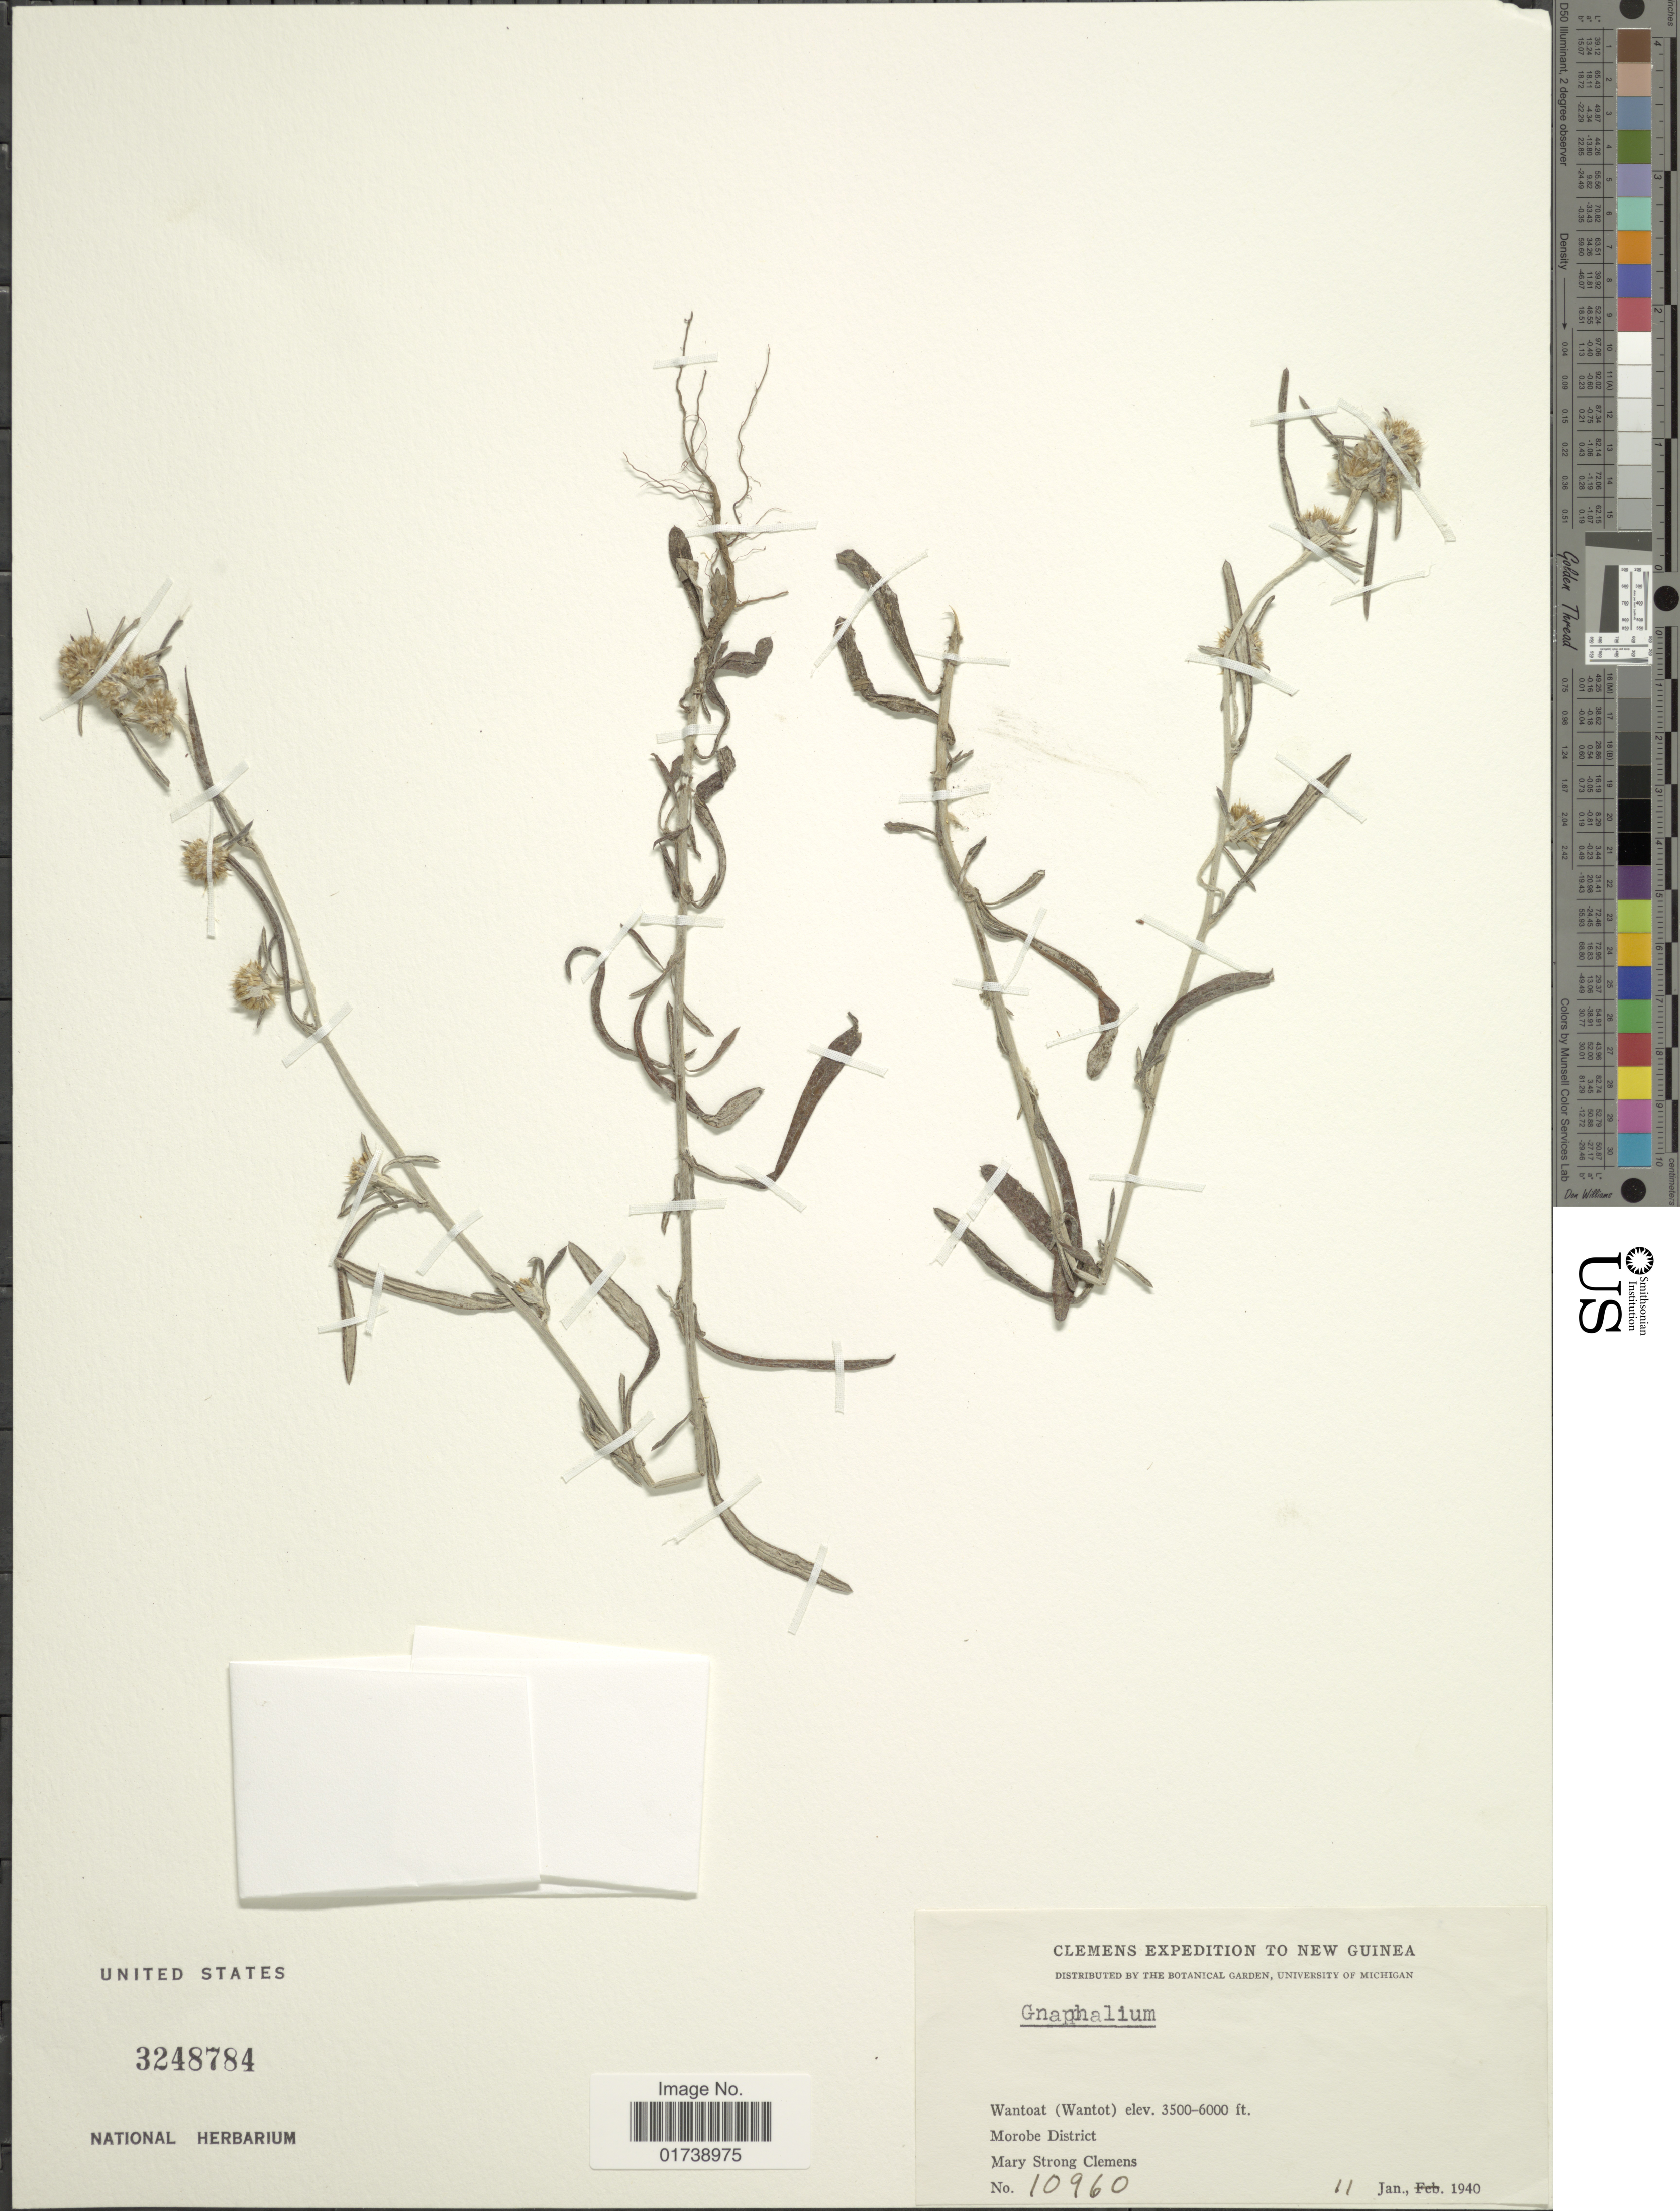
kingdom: Plantae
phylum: Tracheophyta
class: Magnoliopsida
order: Asterales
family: Asteraceae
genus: Gamochaeta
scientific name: Gamochaeta purpurea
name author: (L.) Cabrera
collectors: M. S. Clemens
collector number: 10960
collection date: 1940-01-11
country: Papua New Guinea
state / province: Morobe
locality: Wantoat (Wantot), Morobe District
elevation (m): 1067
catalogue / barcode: US 3248784